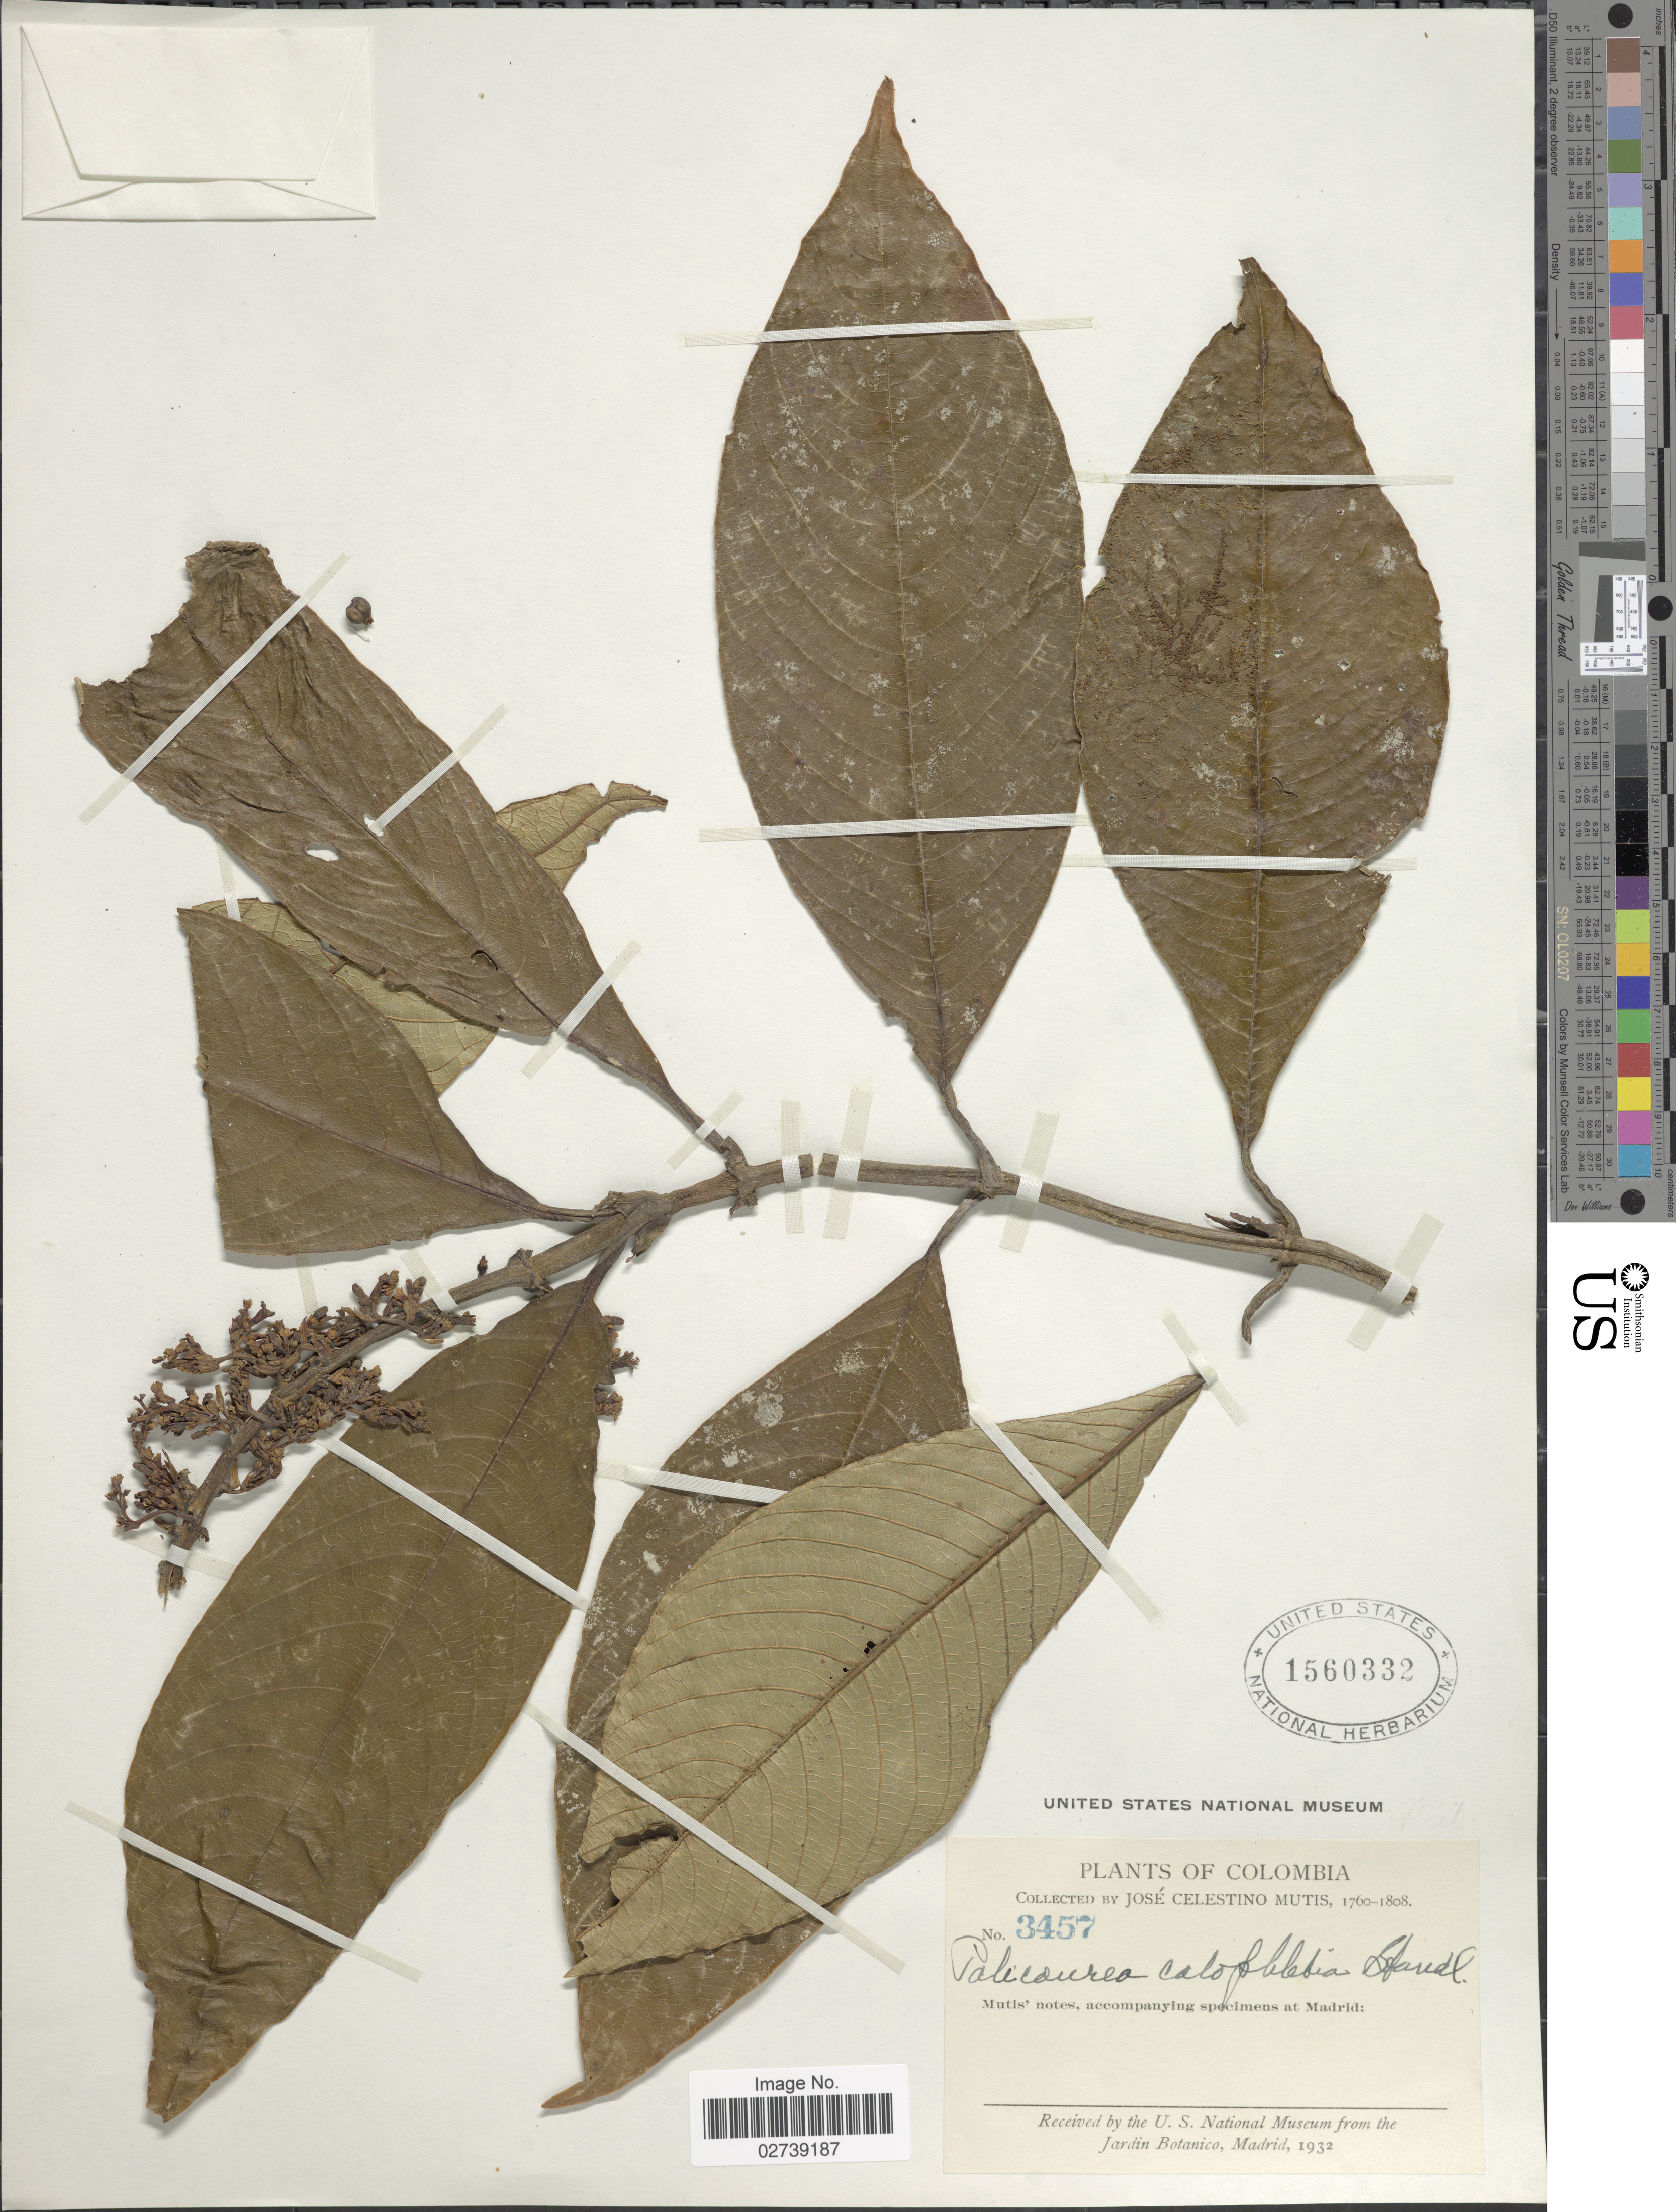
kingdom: Plantae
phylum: Tracheophyta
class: Magnoliopsida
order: Gentianales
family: Rubiaceae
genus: Palicourea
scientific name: Palicourea calophlebia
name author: Standl.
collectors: J. C. B. Mutis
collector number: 3457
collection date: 1760/1808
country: Colombia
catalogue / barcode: US 1560332